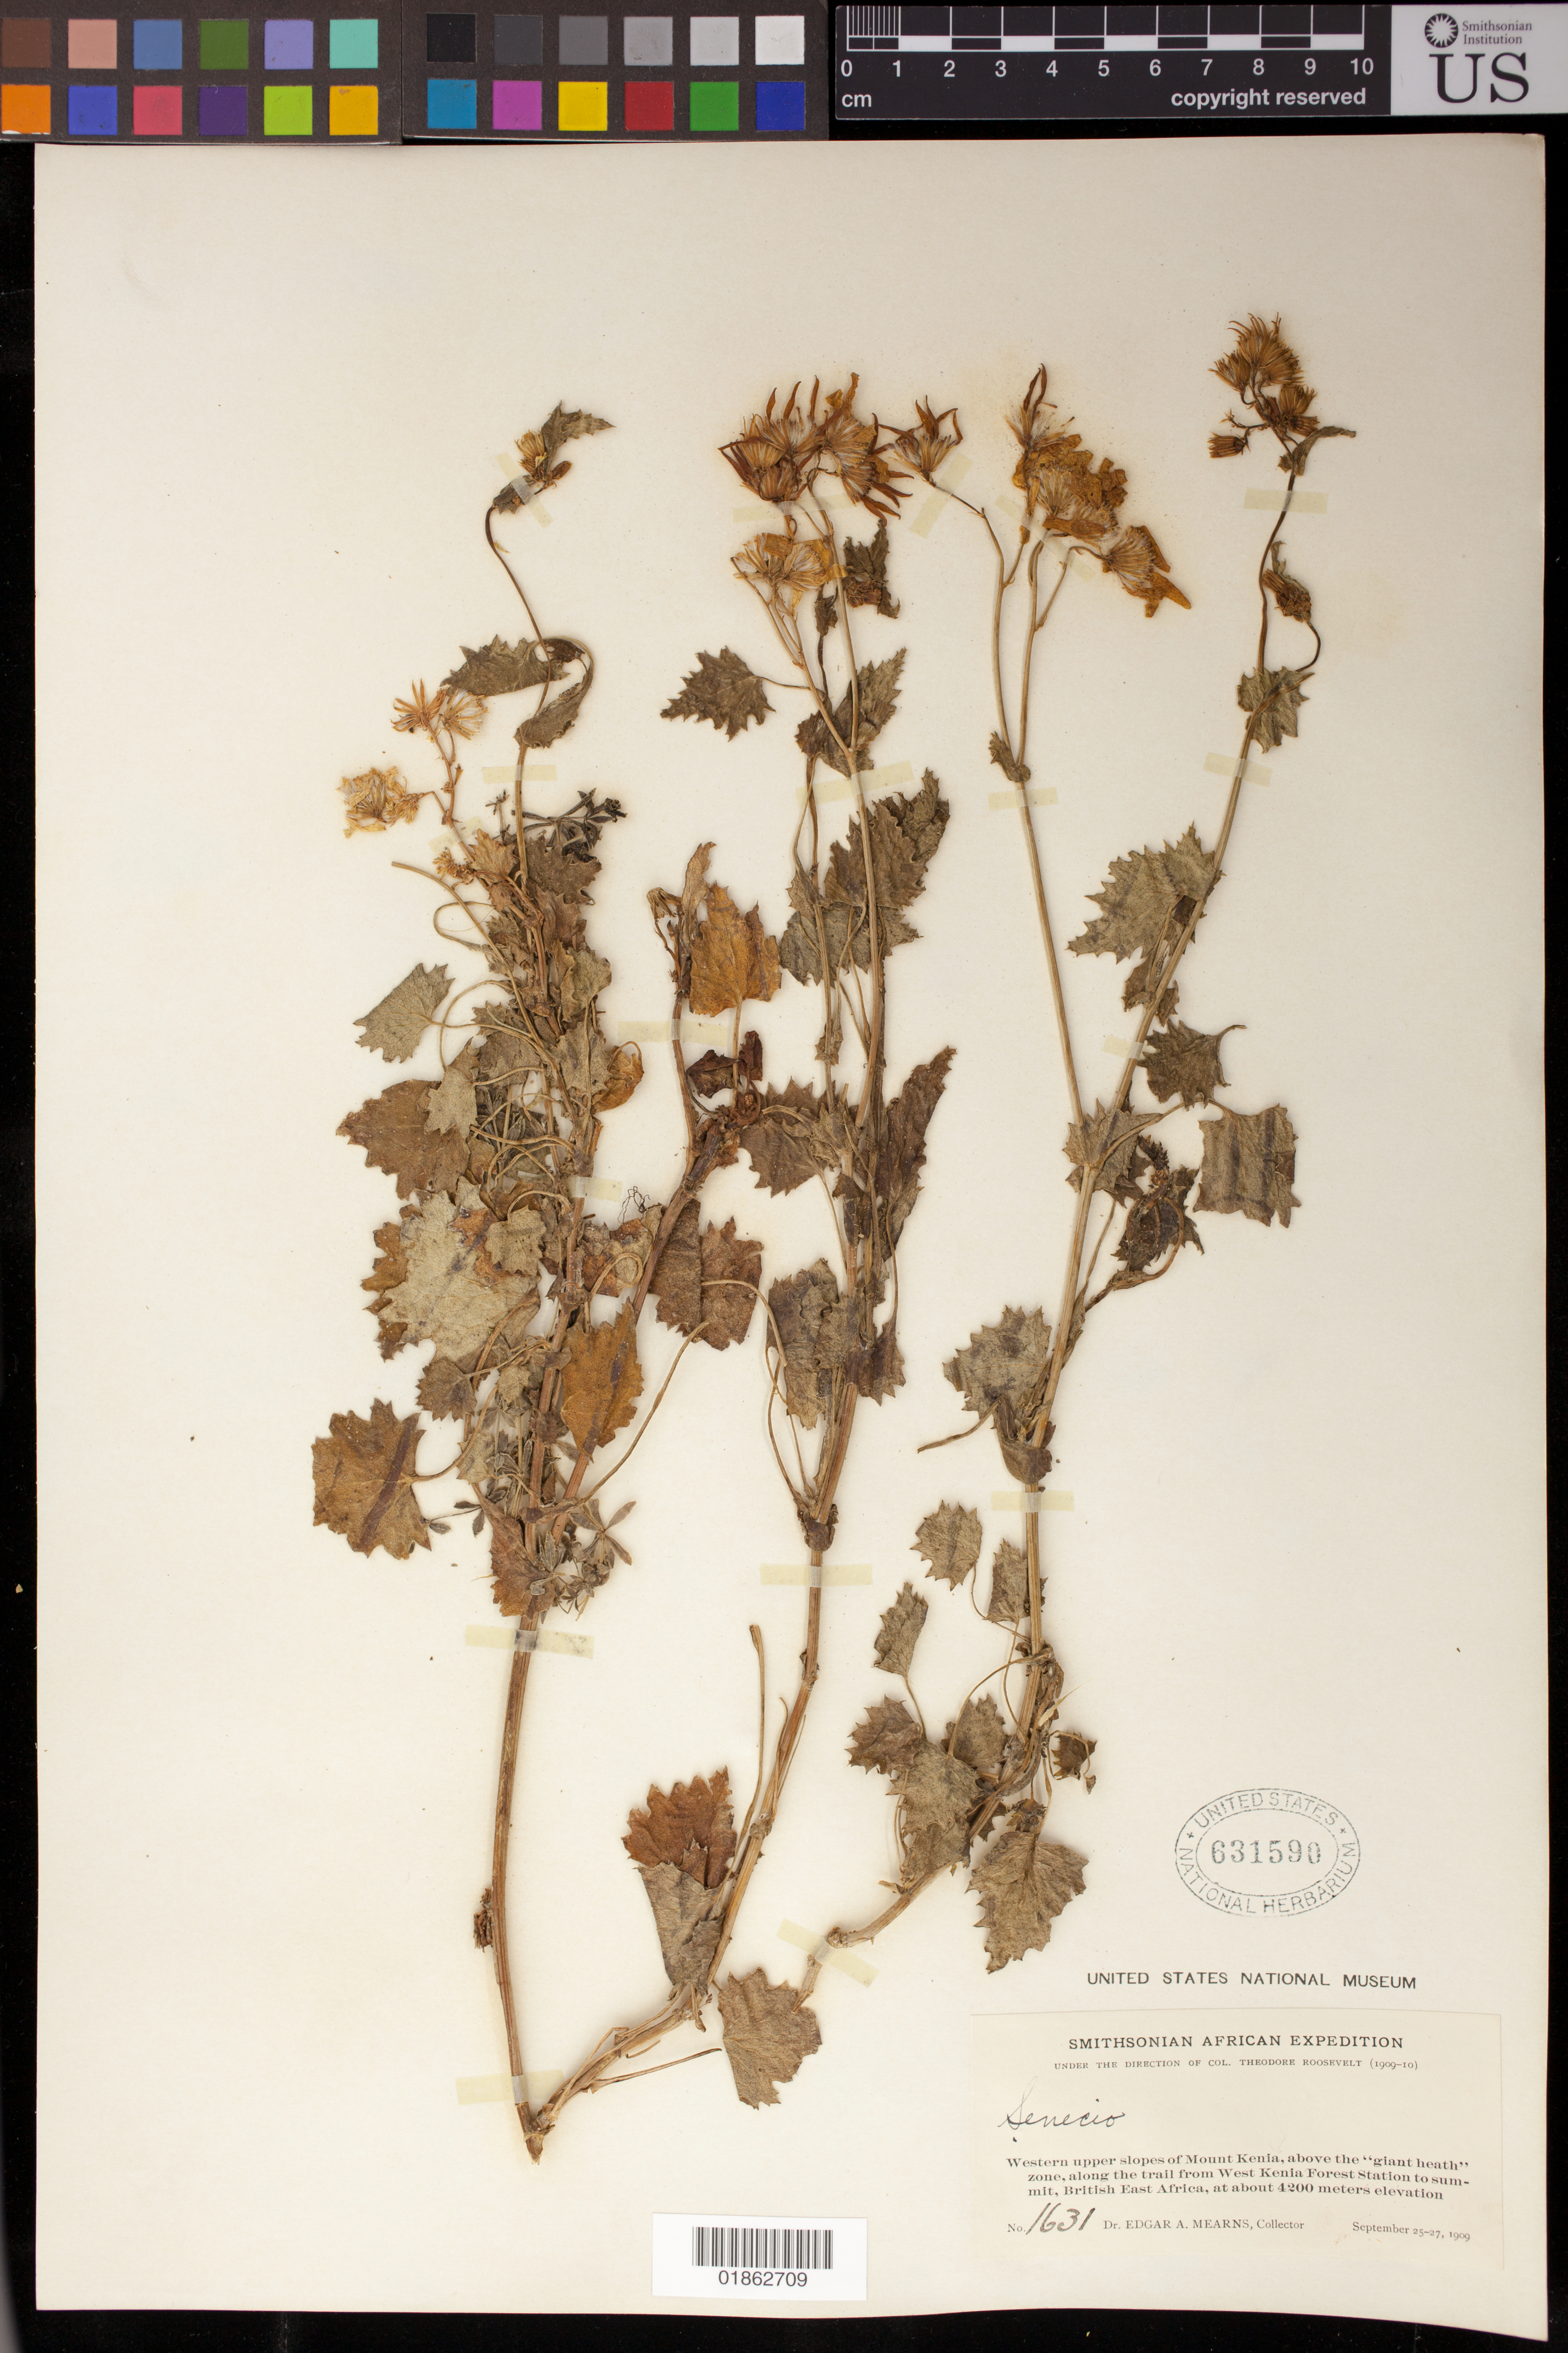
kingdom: Plantae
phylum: Tracheophyta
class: Magnoliopsida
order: Asterales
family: Asteraceae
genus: Senecio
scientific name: Senecio sp.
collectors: E. A. Mearns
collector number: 1631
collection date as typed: September 25-27, 1909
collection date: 1909-09-25/1909-09-27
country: Kenya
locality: Western upper slopes of Mount Kenia, above the "giant heath" zone, along the trail from West Kenia Forest Station to summit, British East Africa.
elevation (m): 4200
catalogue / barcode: US 631590